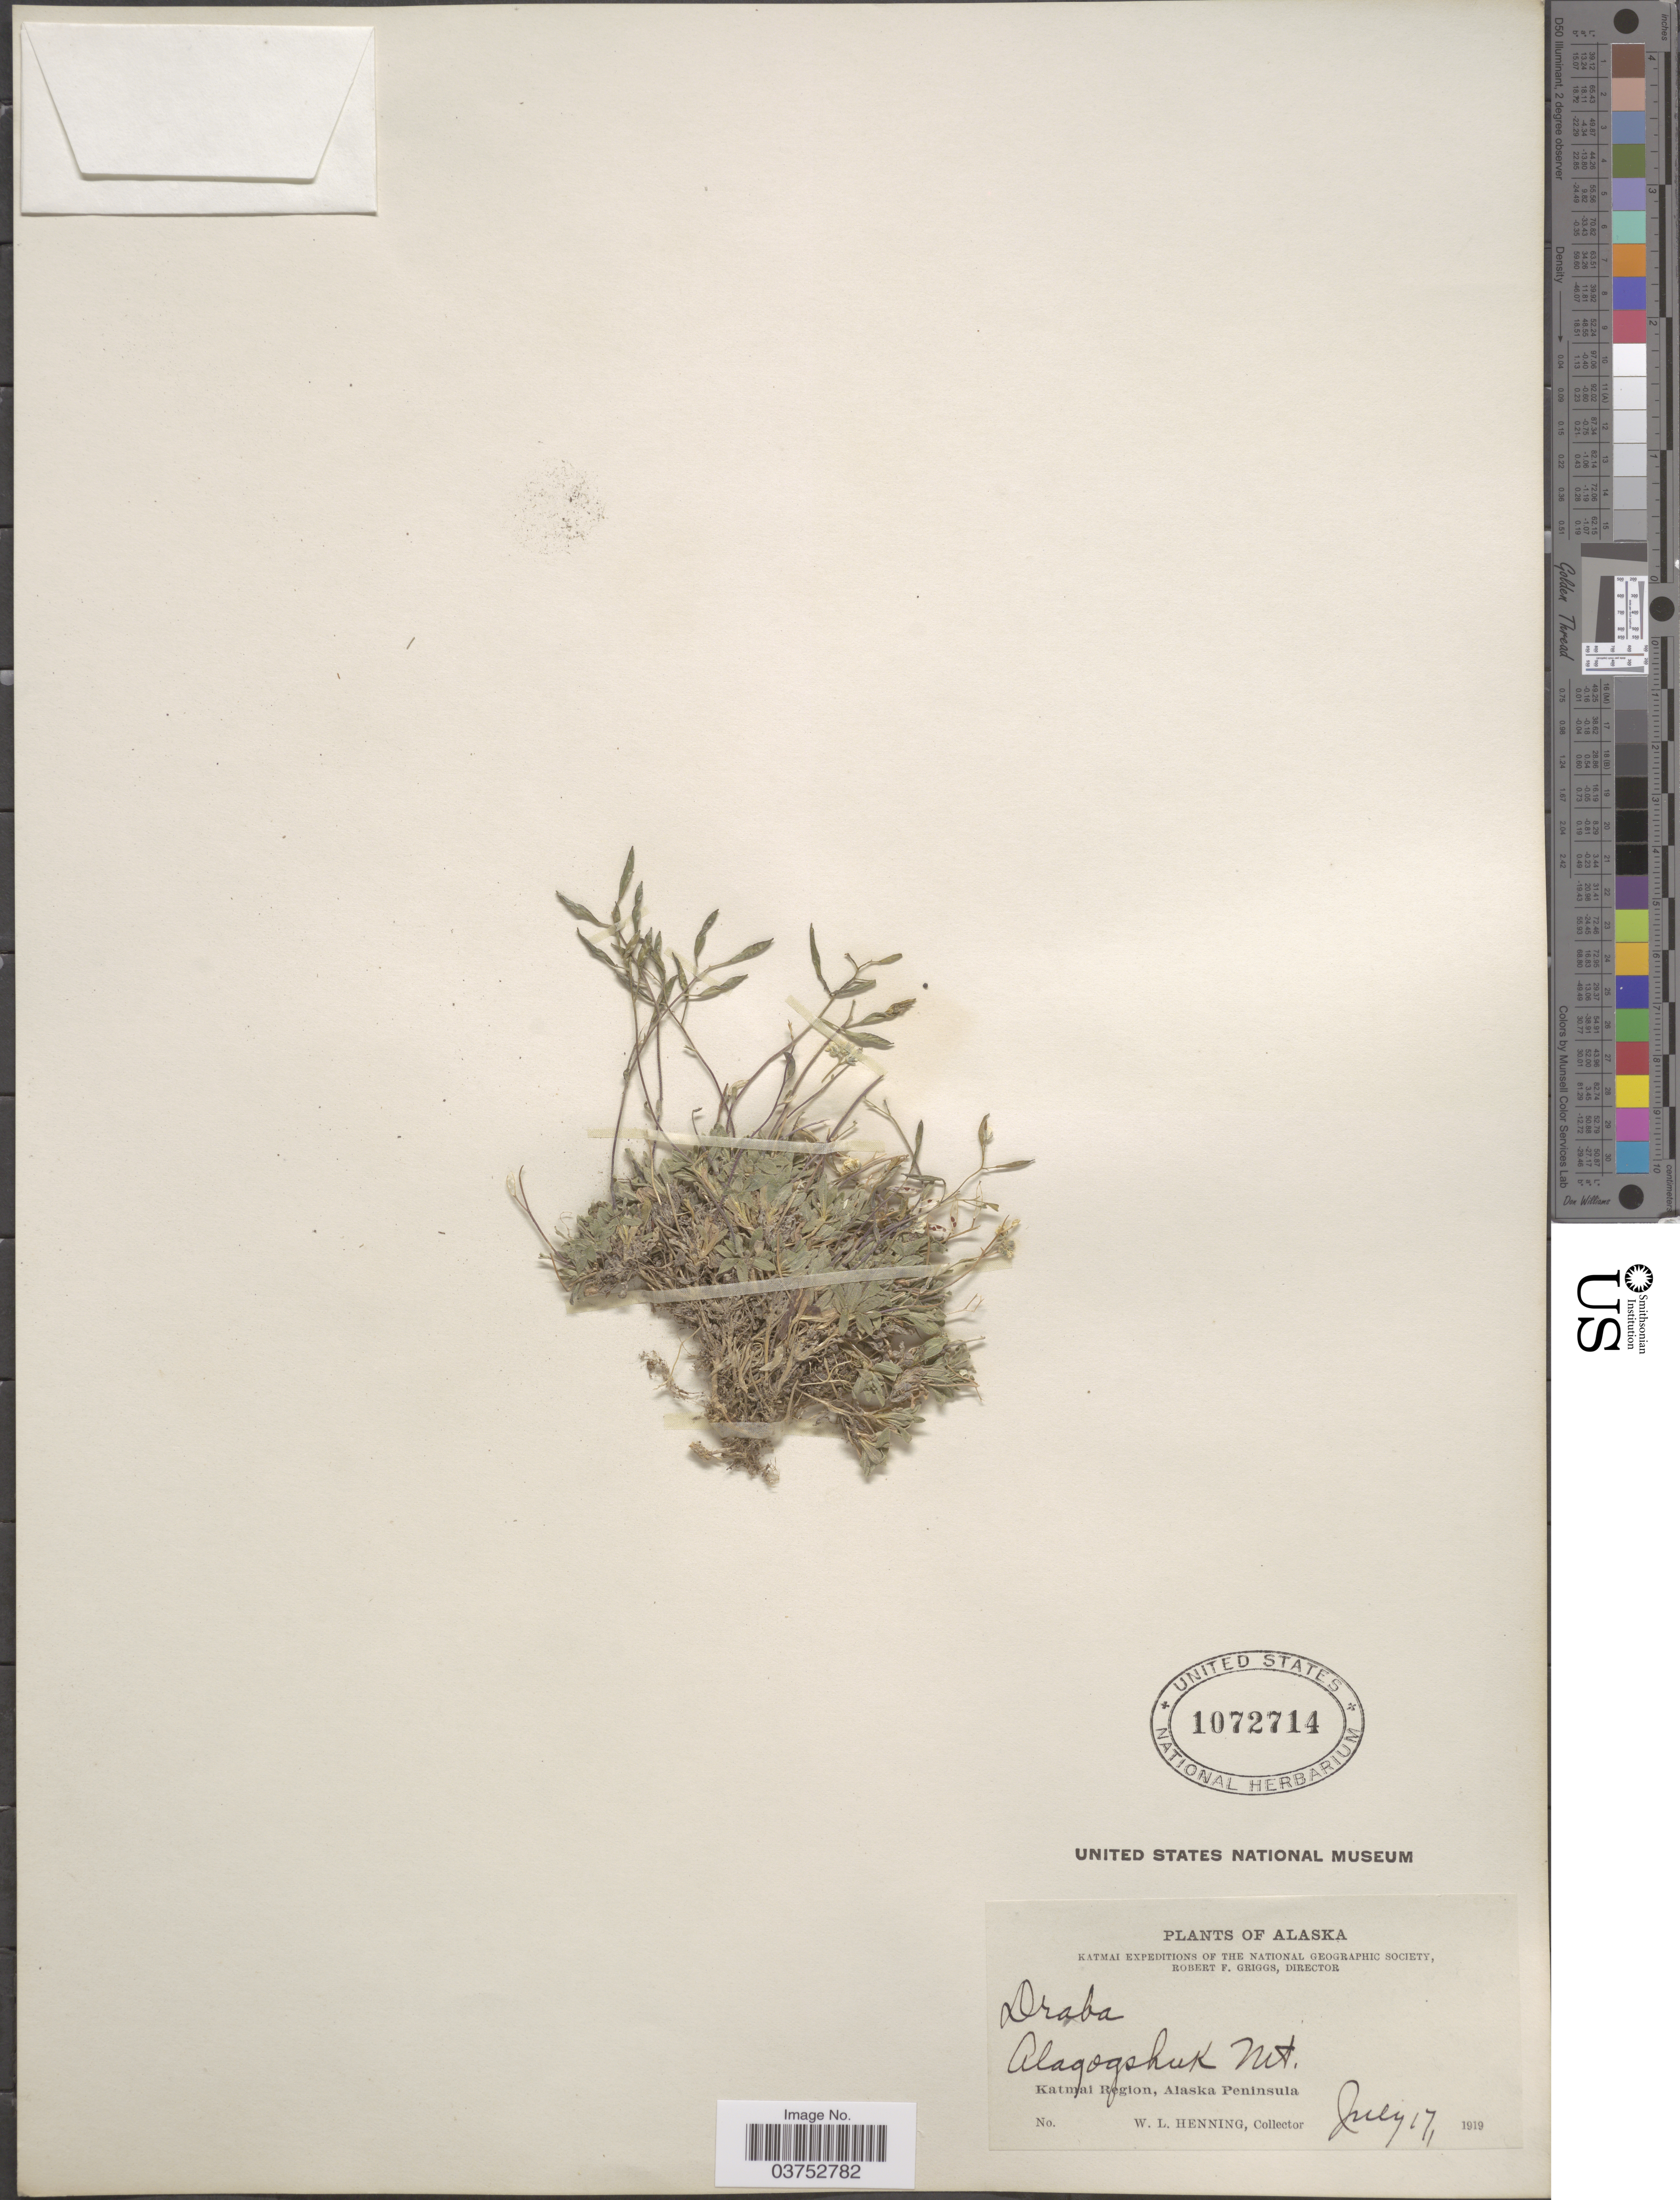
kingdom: Plantae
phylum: Tracheophyta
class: Magnoliopsida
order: Brassicales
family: Brassicaceae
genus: Draba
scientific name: Draba sp.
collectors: W. Henning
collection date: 1919-07-17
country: United States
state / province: Alaska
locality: Alagogshuk Mt. Katmai Region, Alaska Peninsula.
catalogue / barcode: US 1072714